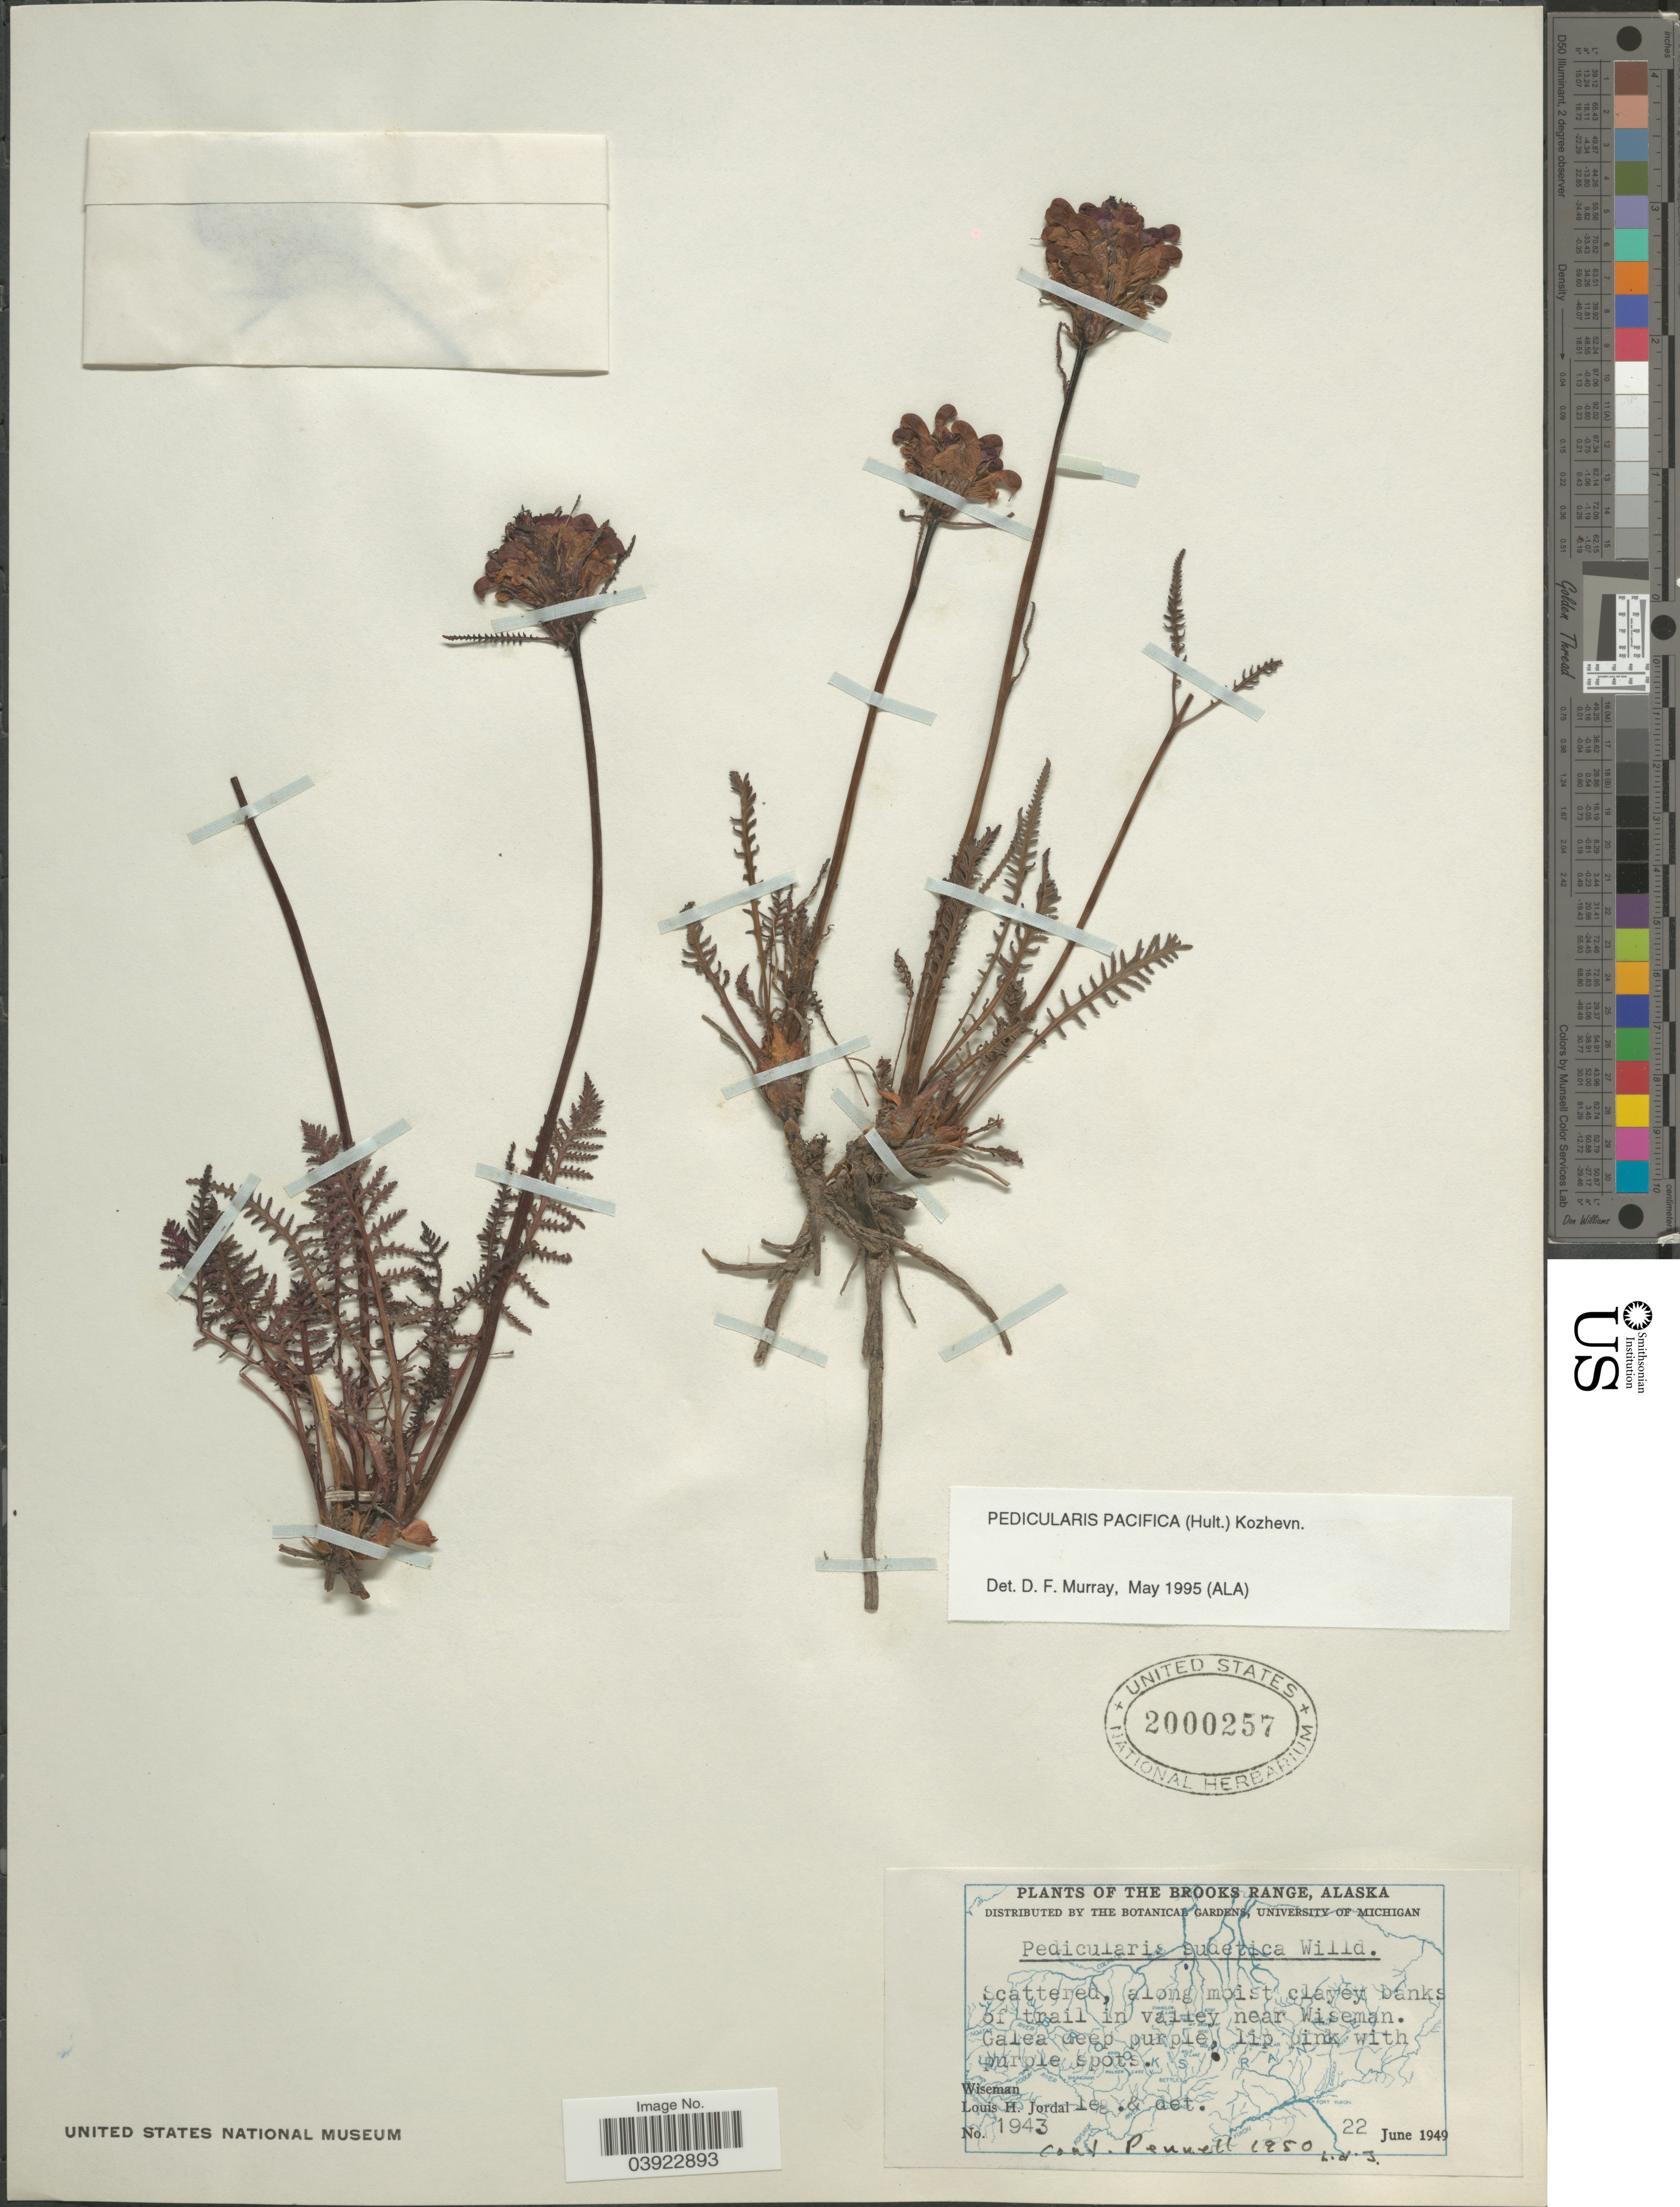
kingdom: Plantae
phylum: Tracheophyta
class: Magnoliopsida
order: Lamiales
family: Orobanchaceae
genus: Pedicularis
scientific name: Pedicularis pacifica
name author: (Hultén) Kozhevn.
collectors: L. Jordal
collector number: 1943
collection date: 1949-06-22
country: United States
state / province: Alaska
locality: The Brooks Range. Along moist clayey banks of trail in valley near Wiseman. Wiseman.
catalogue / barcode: US 2000257